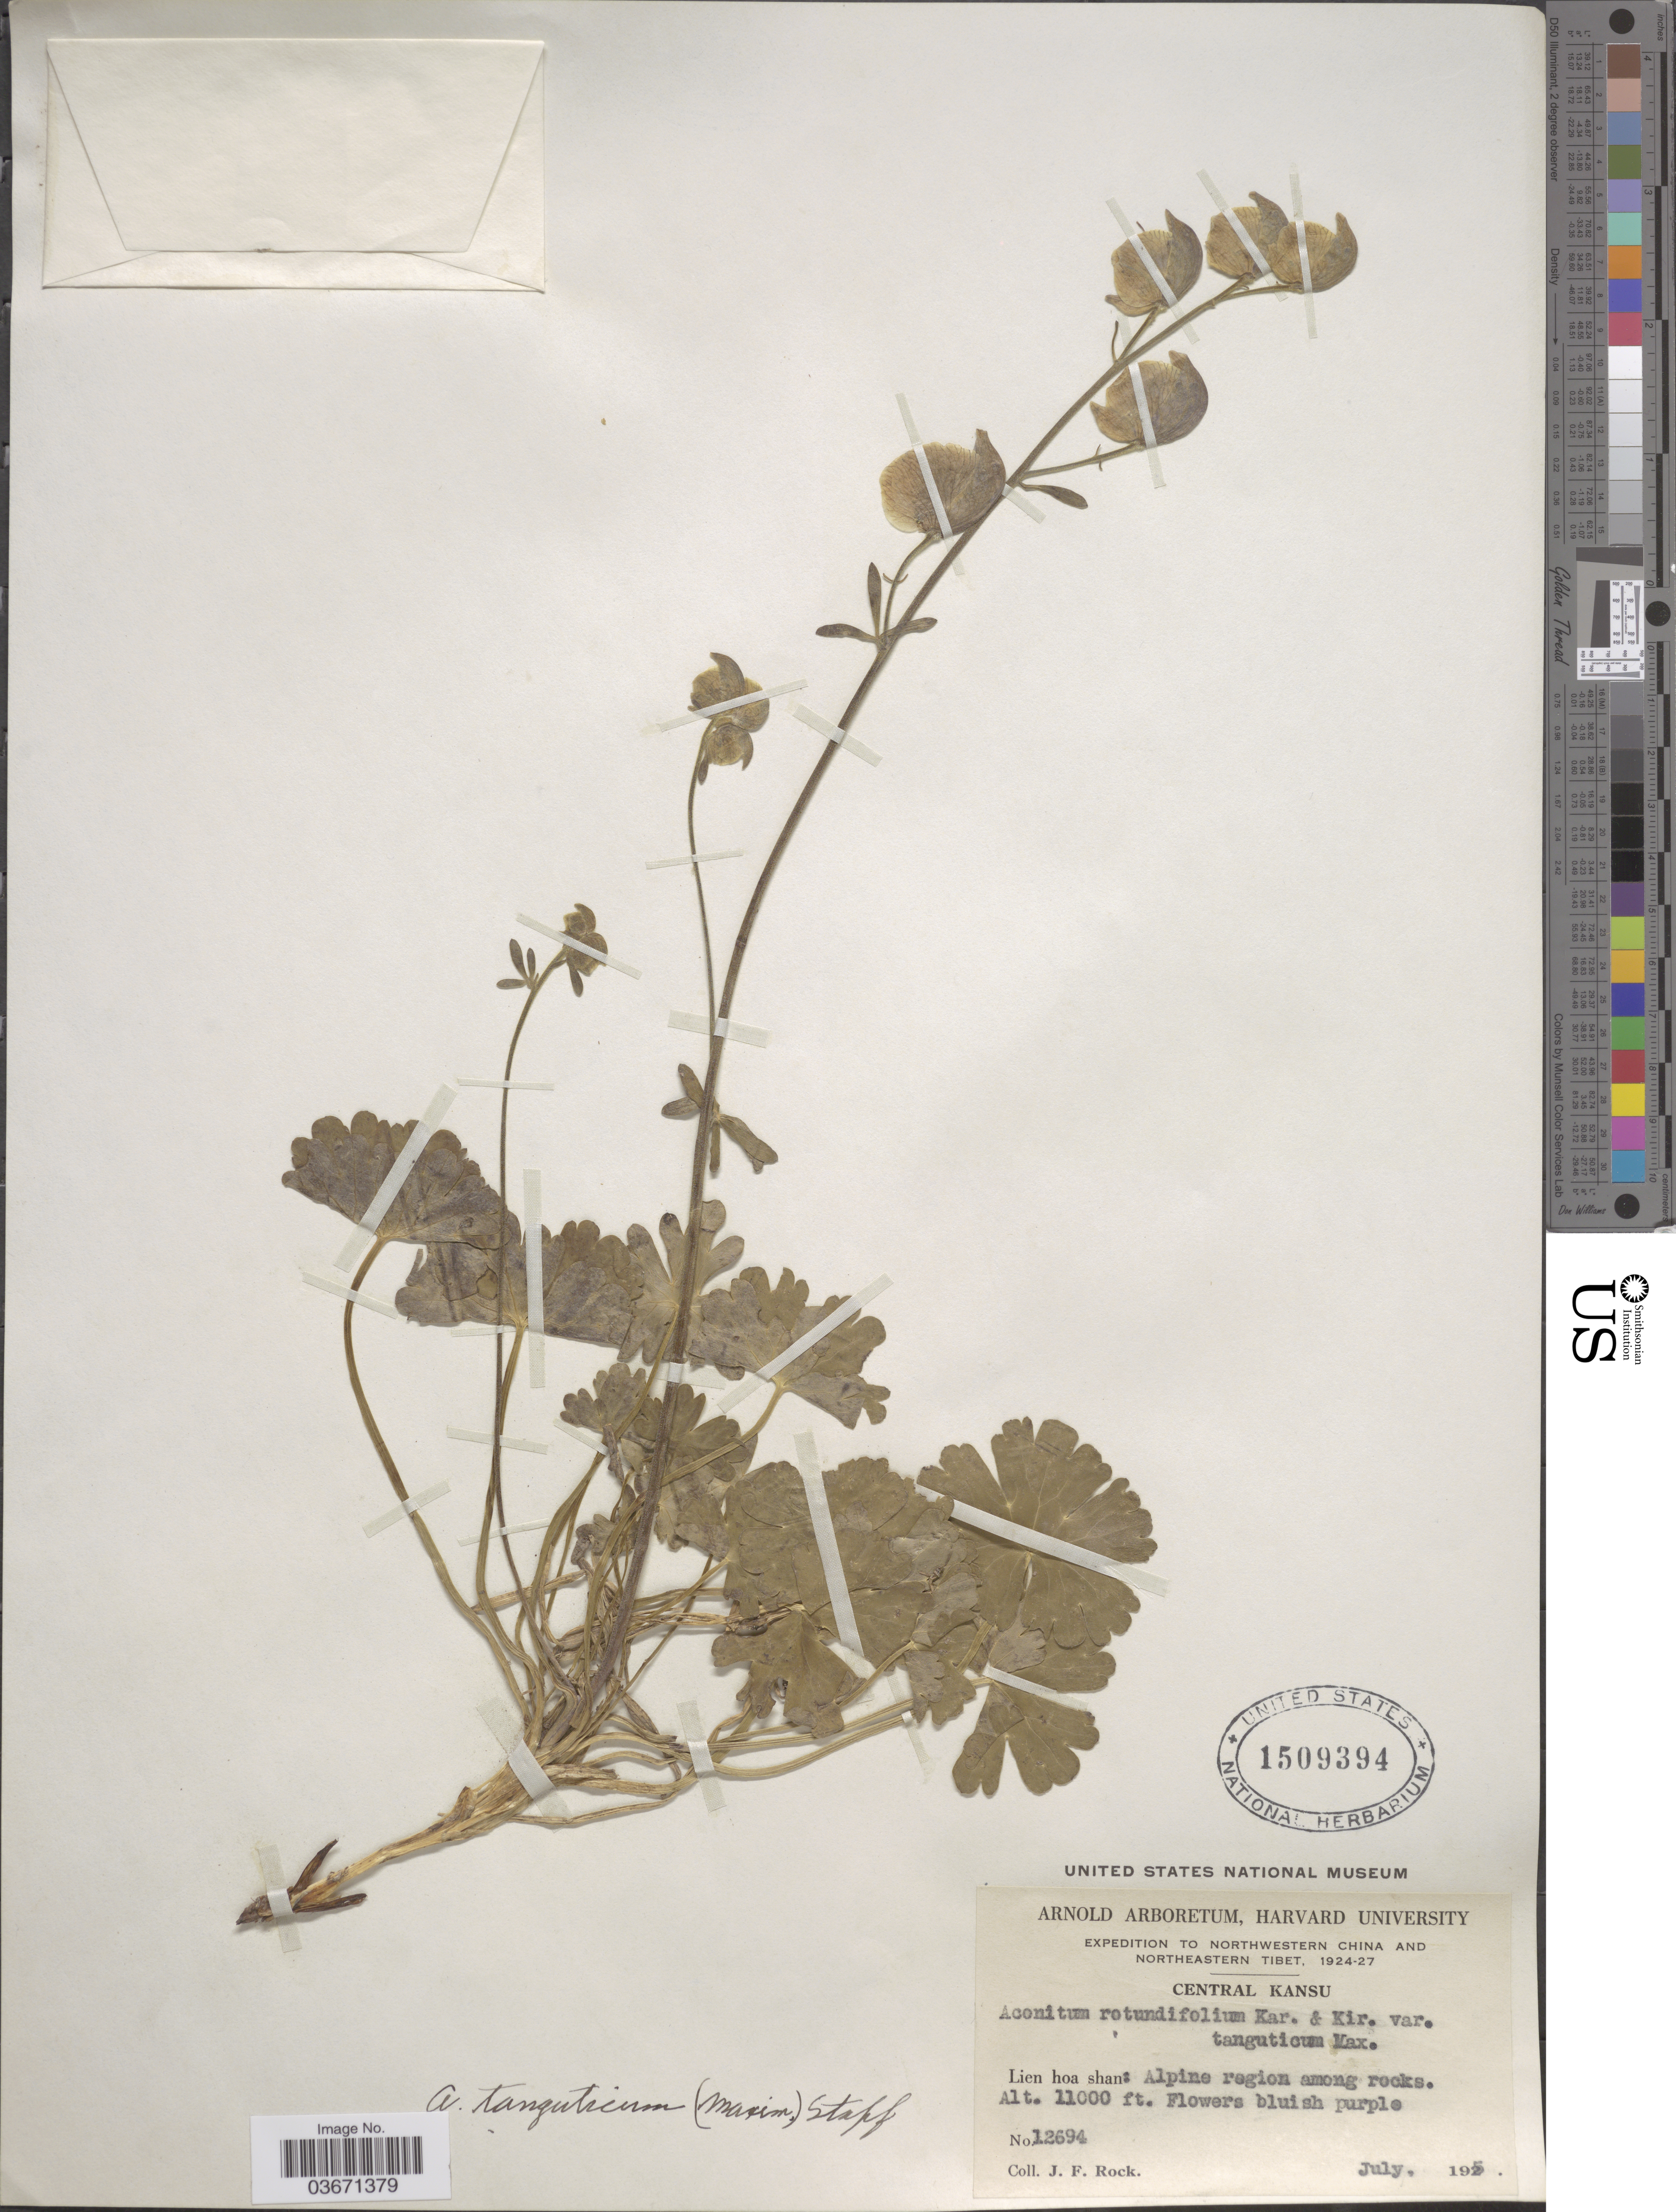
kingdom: Plantae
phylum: Tracheophyta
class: Magnoliopsida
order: Ranunculales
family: Ranunculaceae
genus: Aconitum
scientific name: Aconitum tanguticum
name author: (Maxim.) Stapf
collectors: J. Rock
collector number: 12694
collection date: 1925-07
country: China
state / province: Gansu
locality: Northwestern China. Central Kansu. Lien hoa shan.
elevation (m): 3353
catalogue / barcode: US 1509394